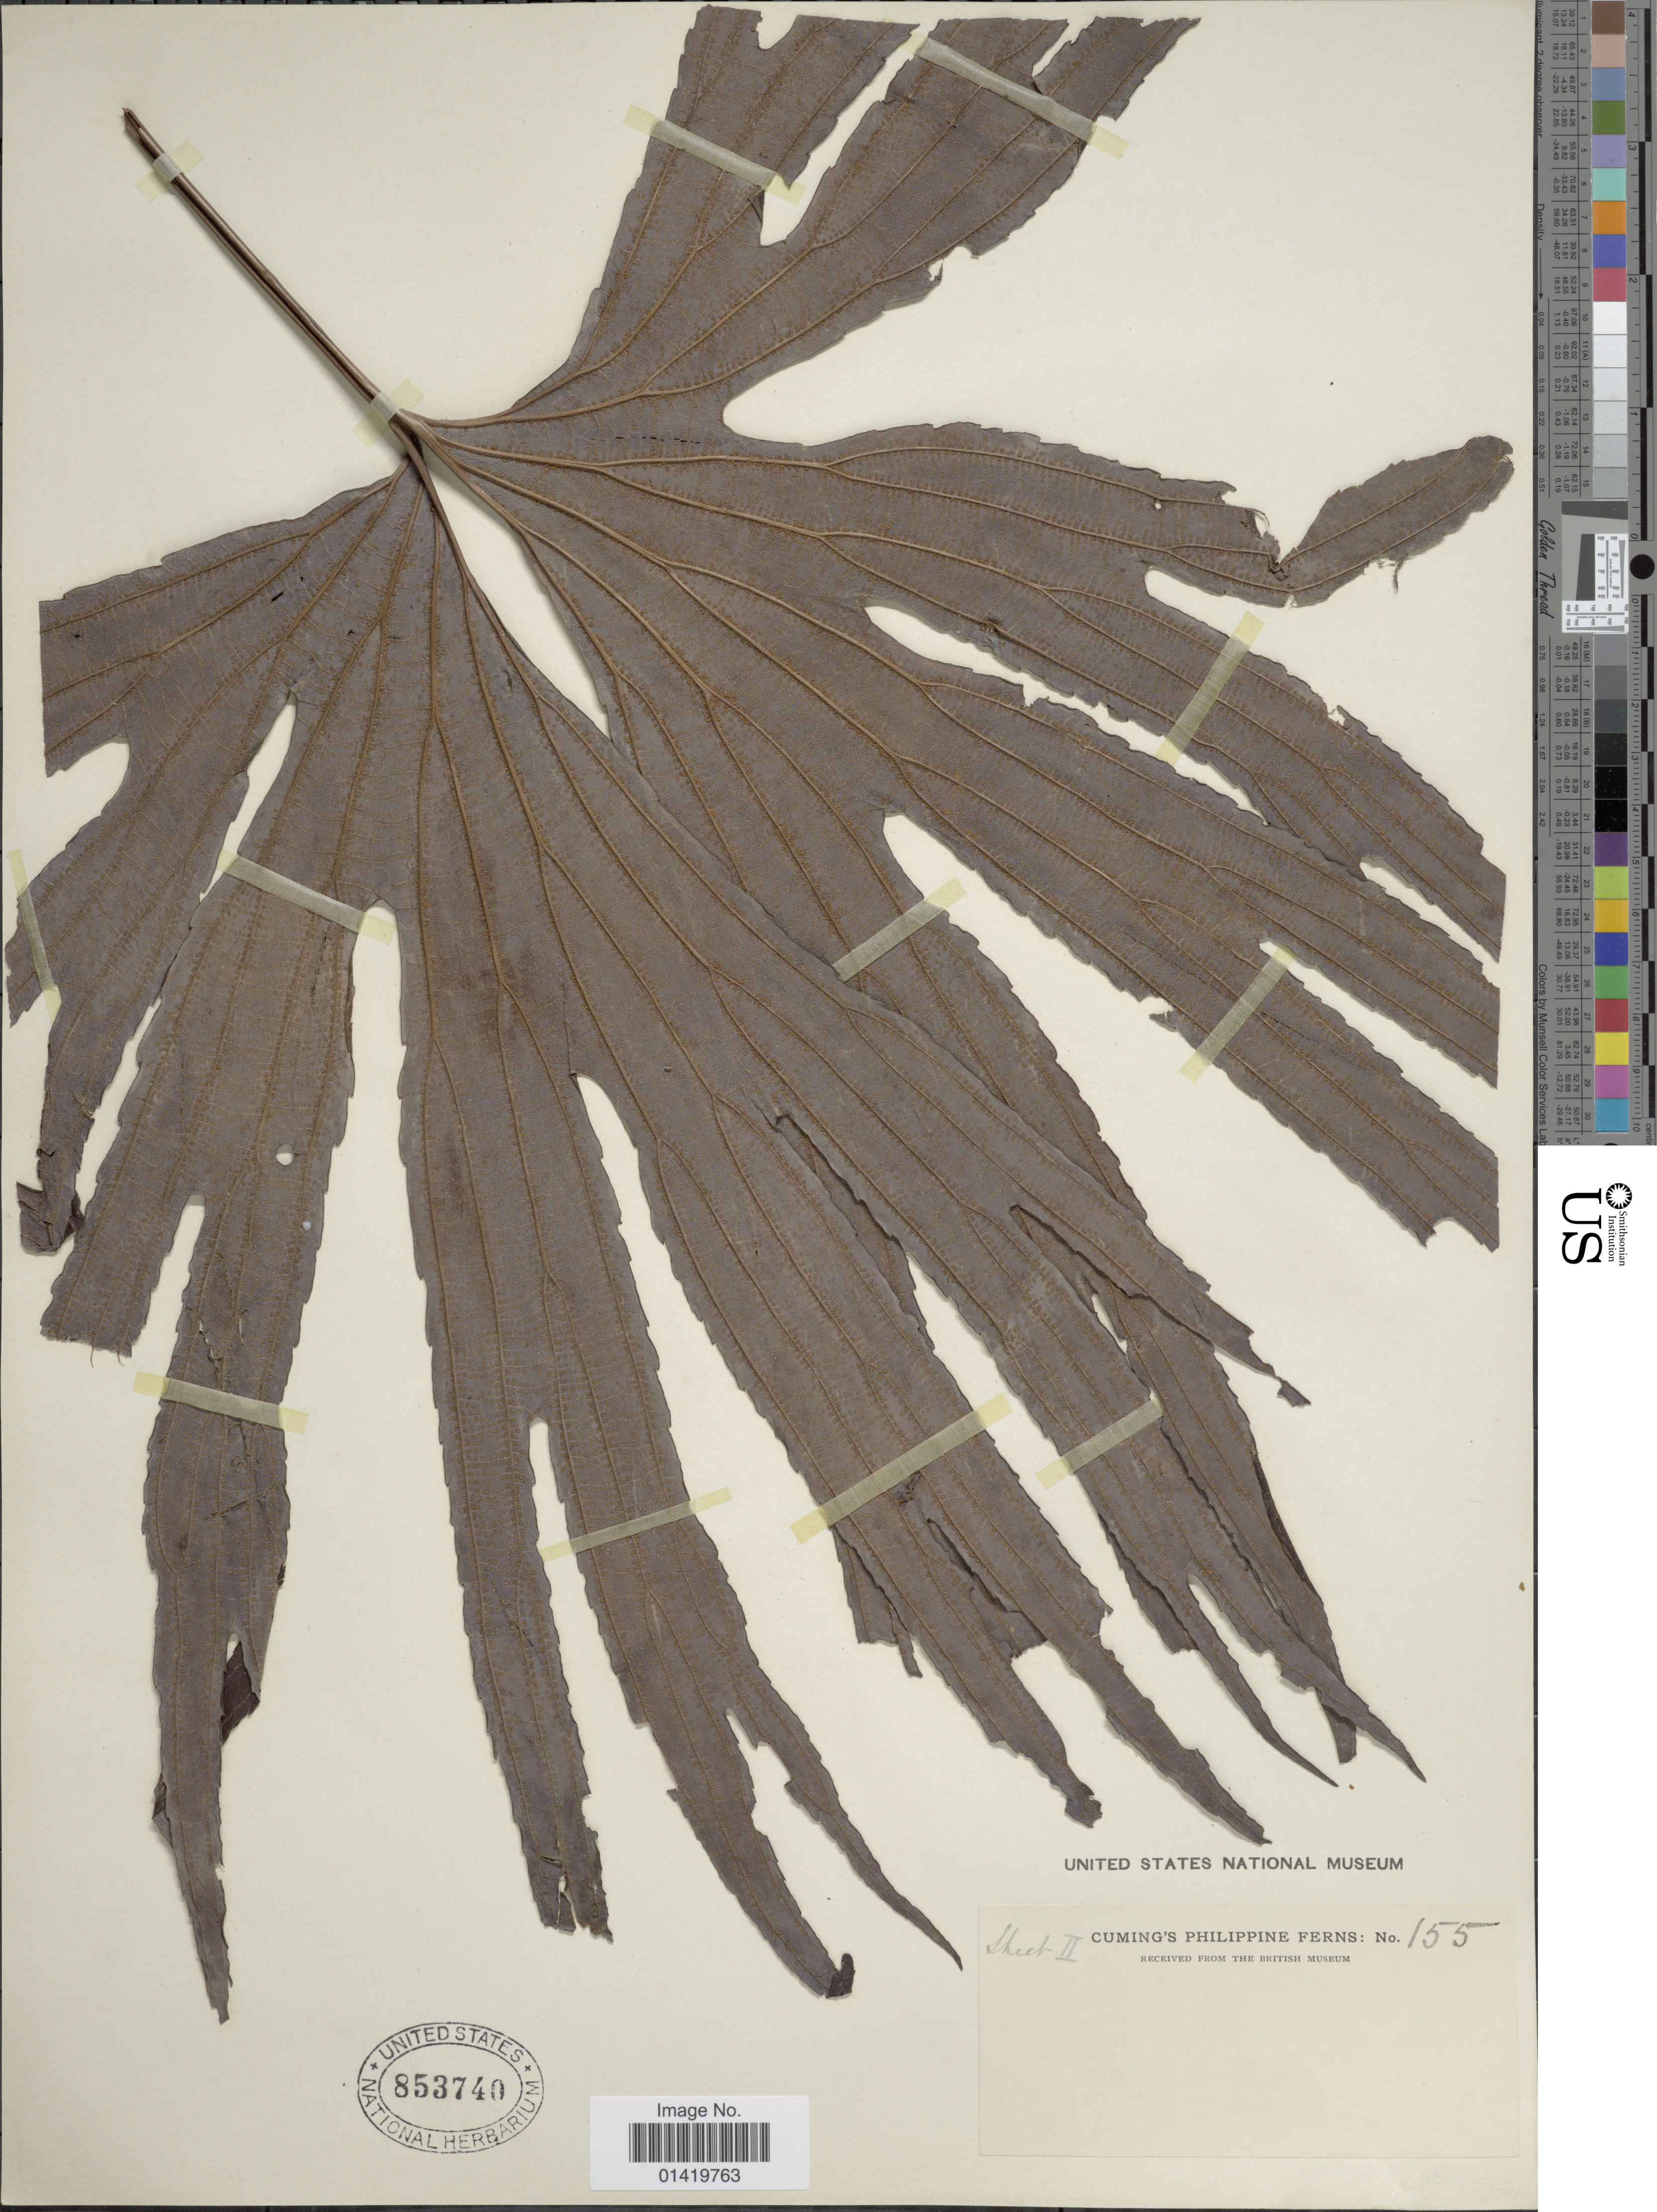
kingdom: Plantae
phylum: Tracheophyta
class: Polypodiopsida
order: Gleicheniales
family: Dipteridaceae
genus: Dipteris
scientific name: Dipteris conjugata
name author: Reinw.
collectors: -. Cuming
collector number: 155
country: Philippines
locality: Philippine Ferns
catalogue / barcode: US 853740